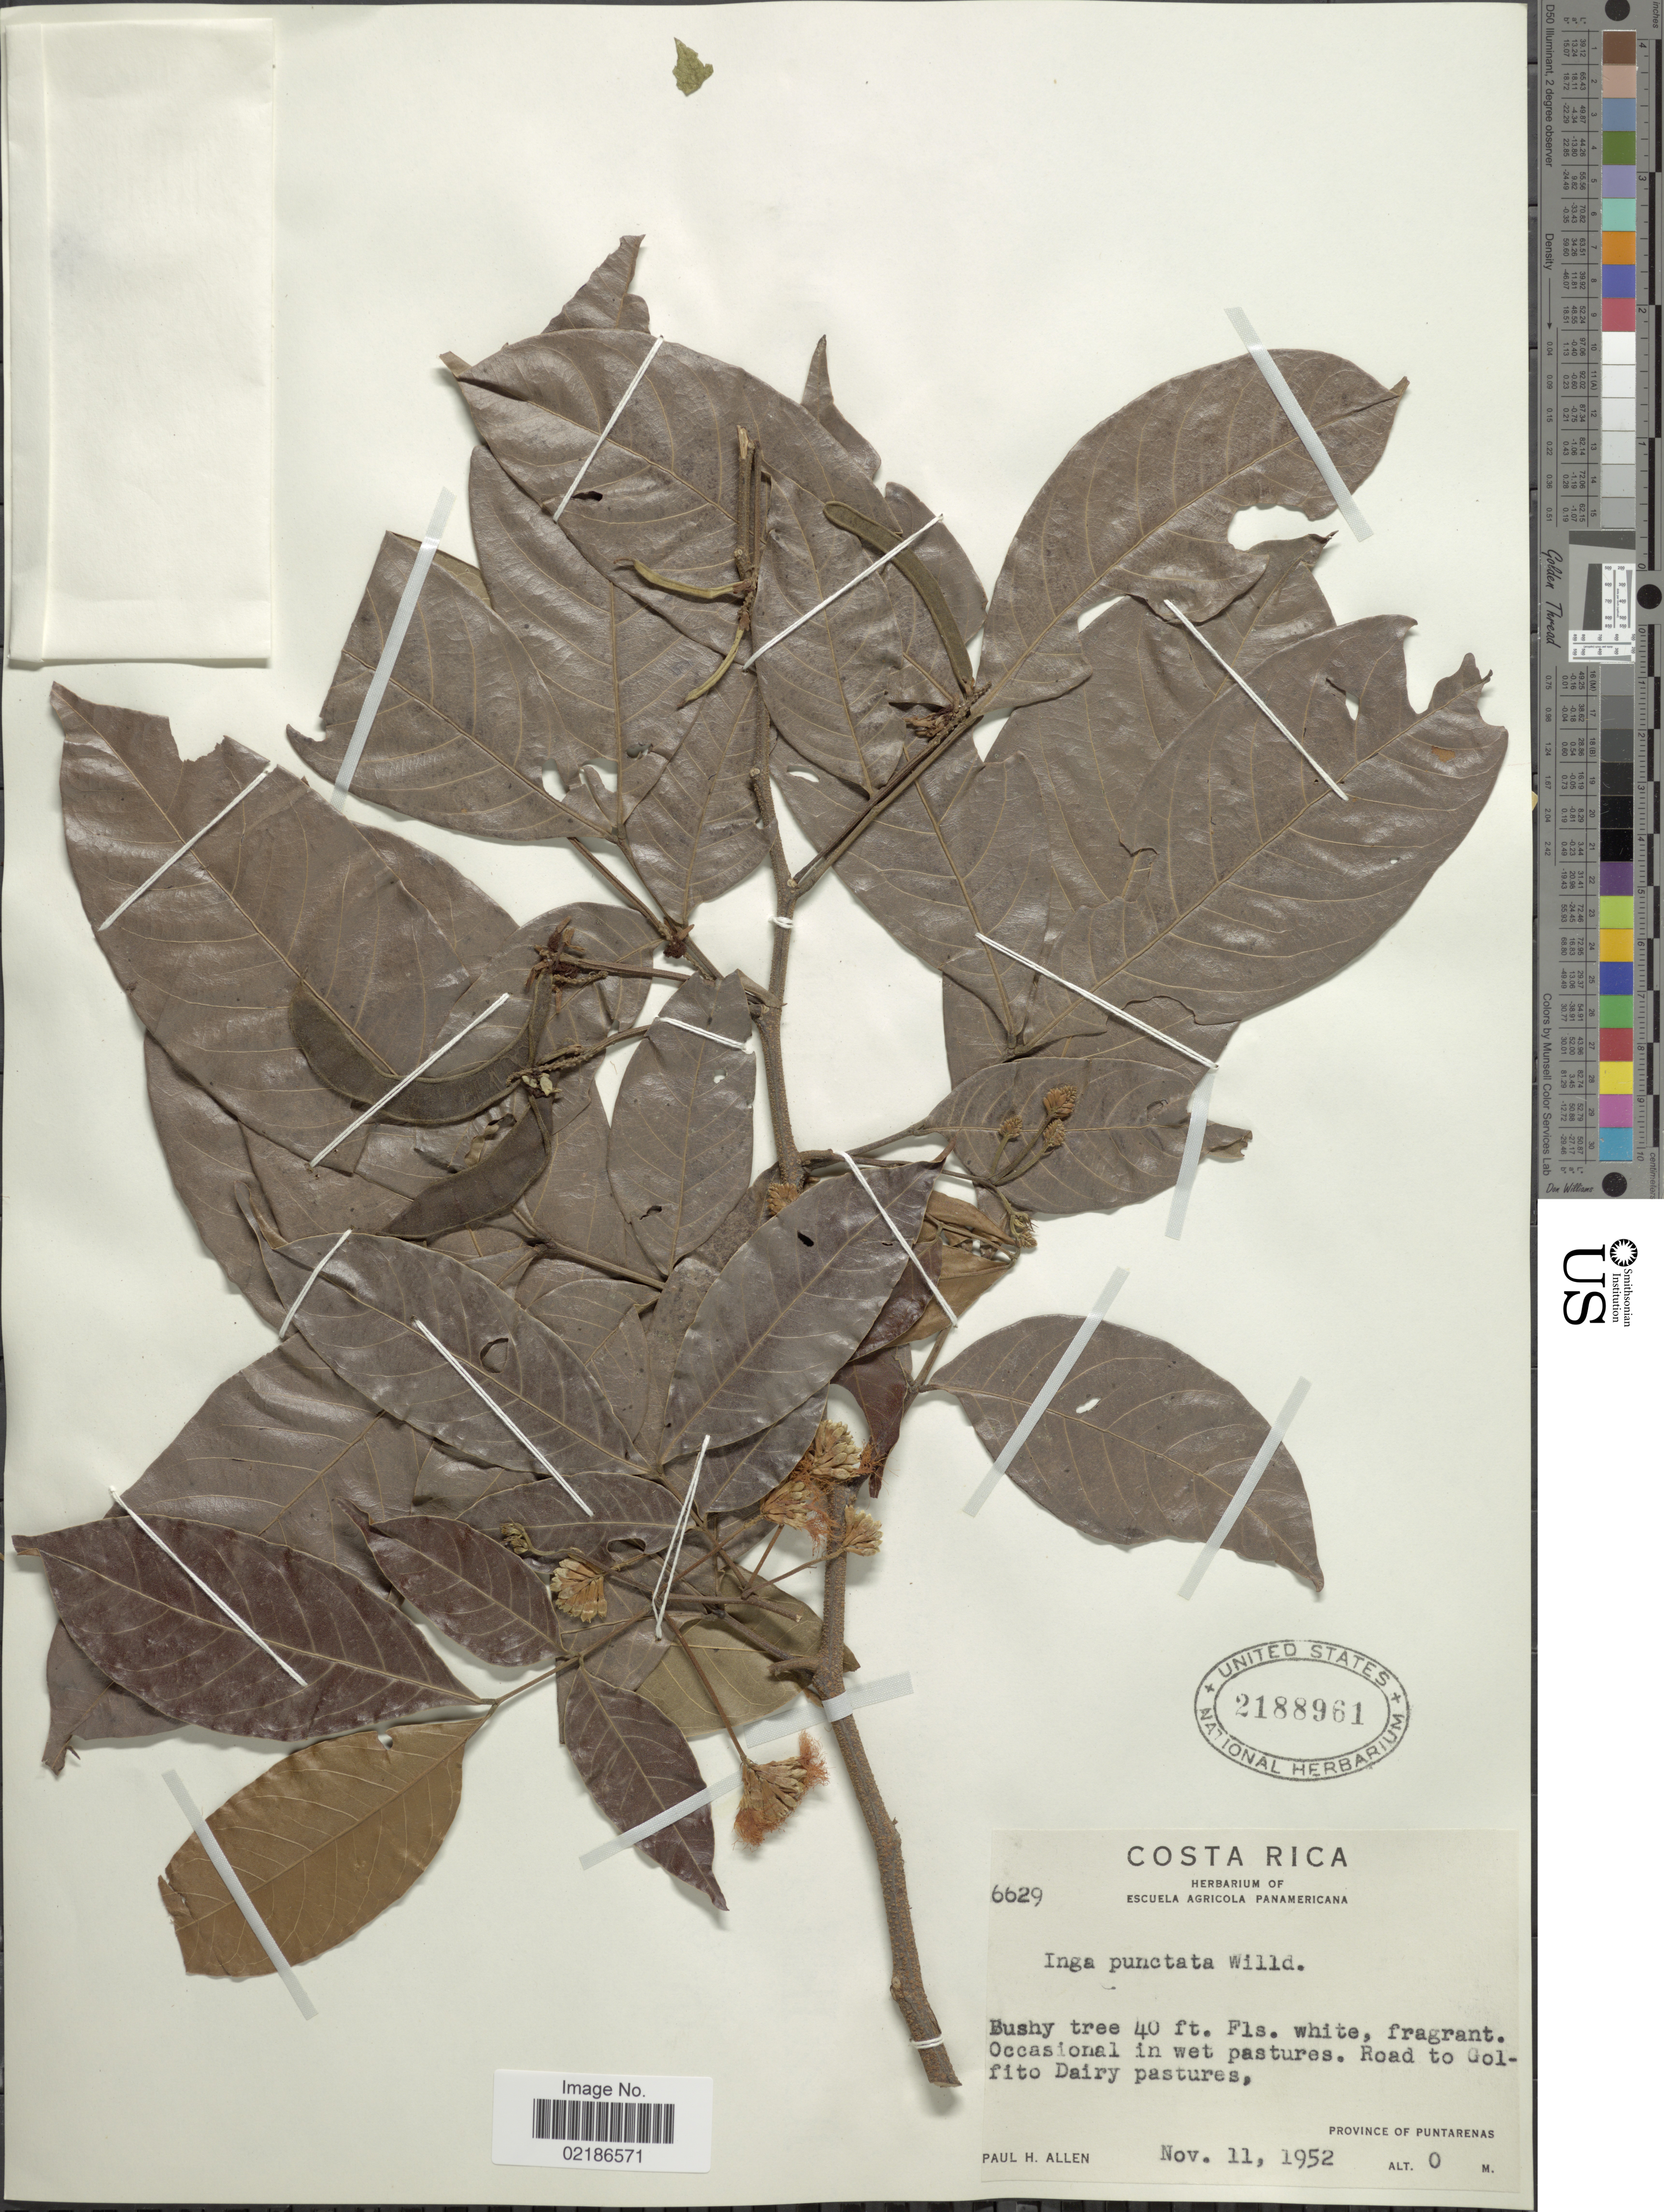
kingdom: Plantae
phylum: Tracheophyta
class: Magnoliopsida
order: Fabales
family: Fabaceae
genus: Inga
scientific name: Inga punctata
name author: Willd.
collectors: P. H. Allen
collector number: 6629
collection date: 1952-11-11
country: Costa Rica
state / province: Puntarenas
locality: Road to Golfito Dairy pastures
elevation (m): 0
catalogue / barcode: US 2188961